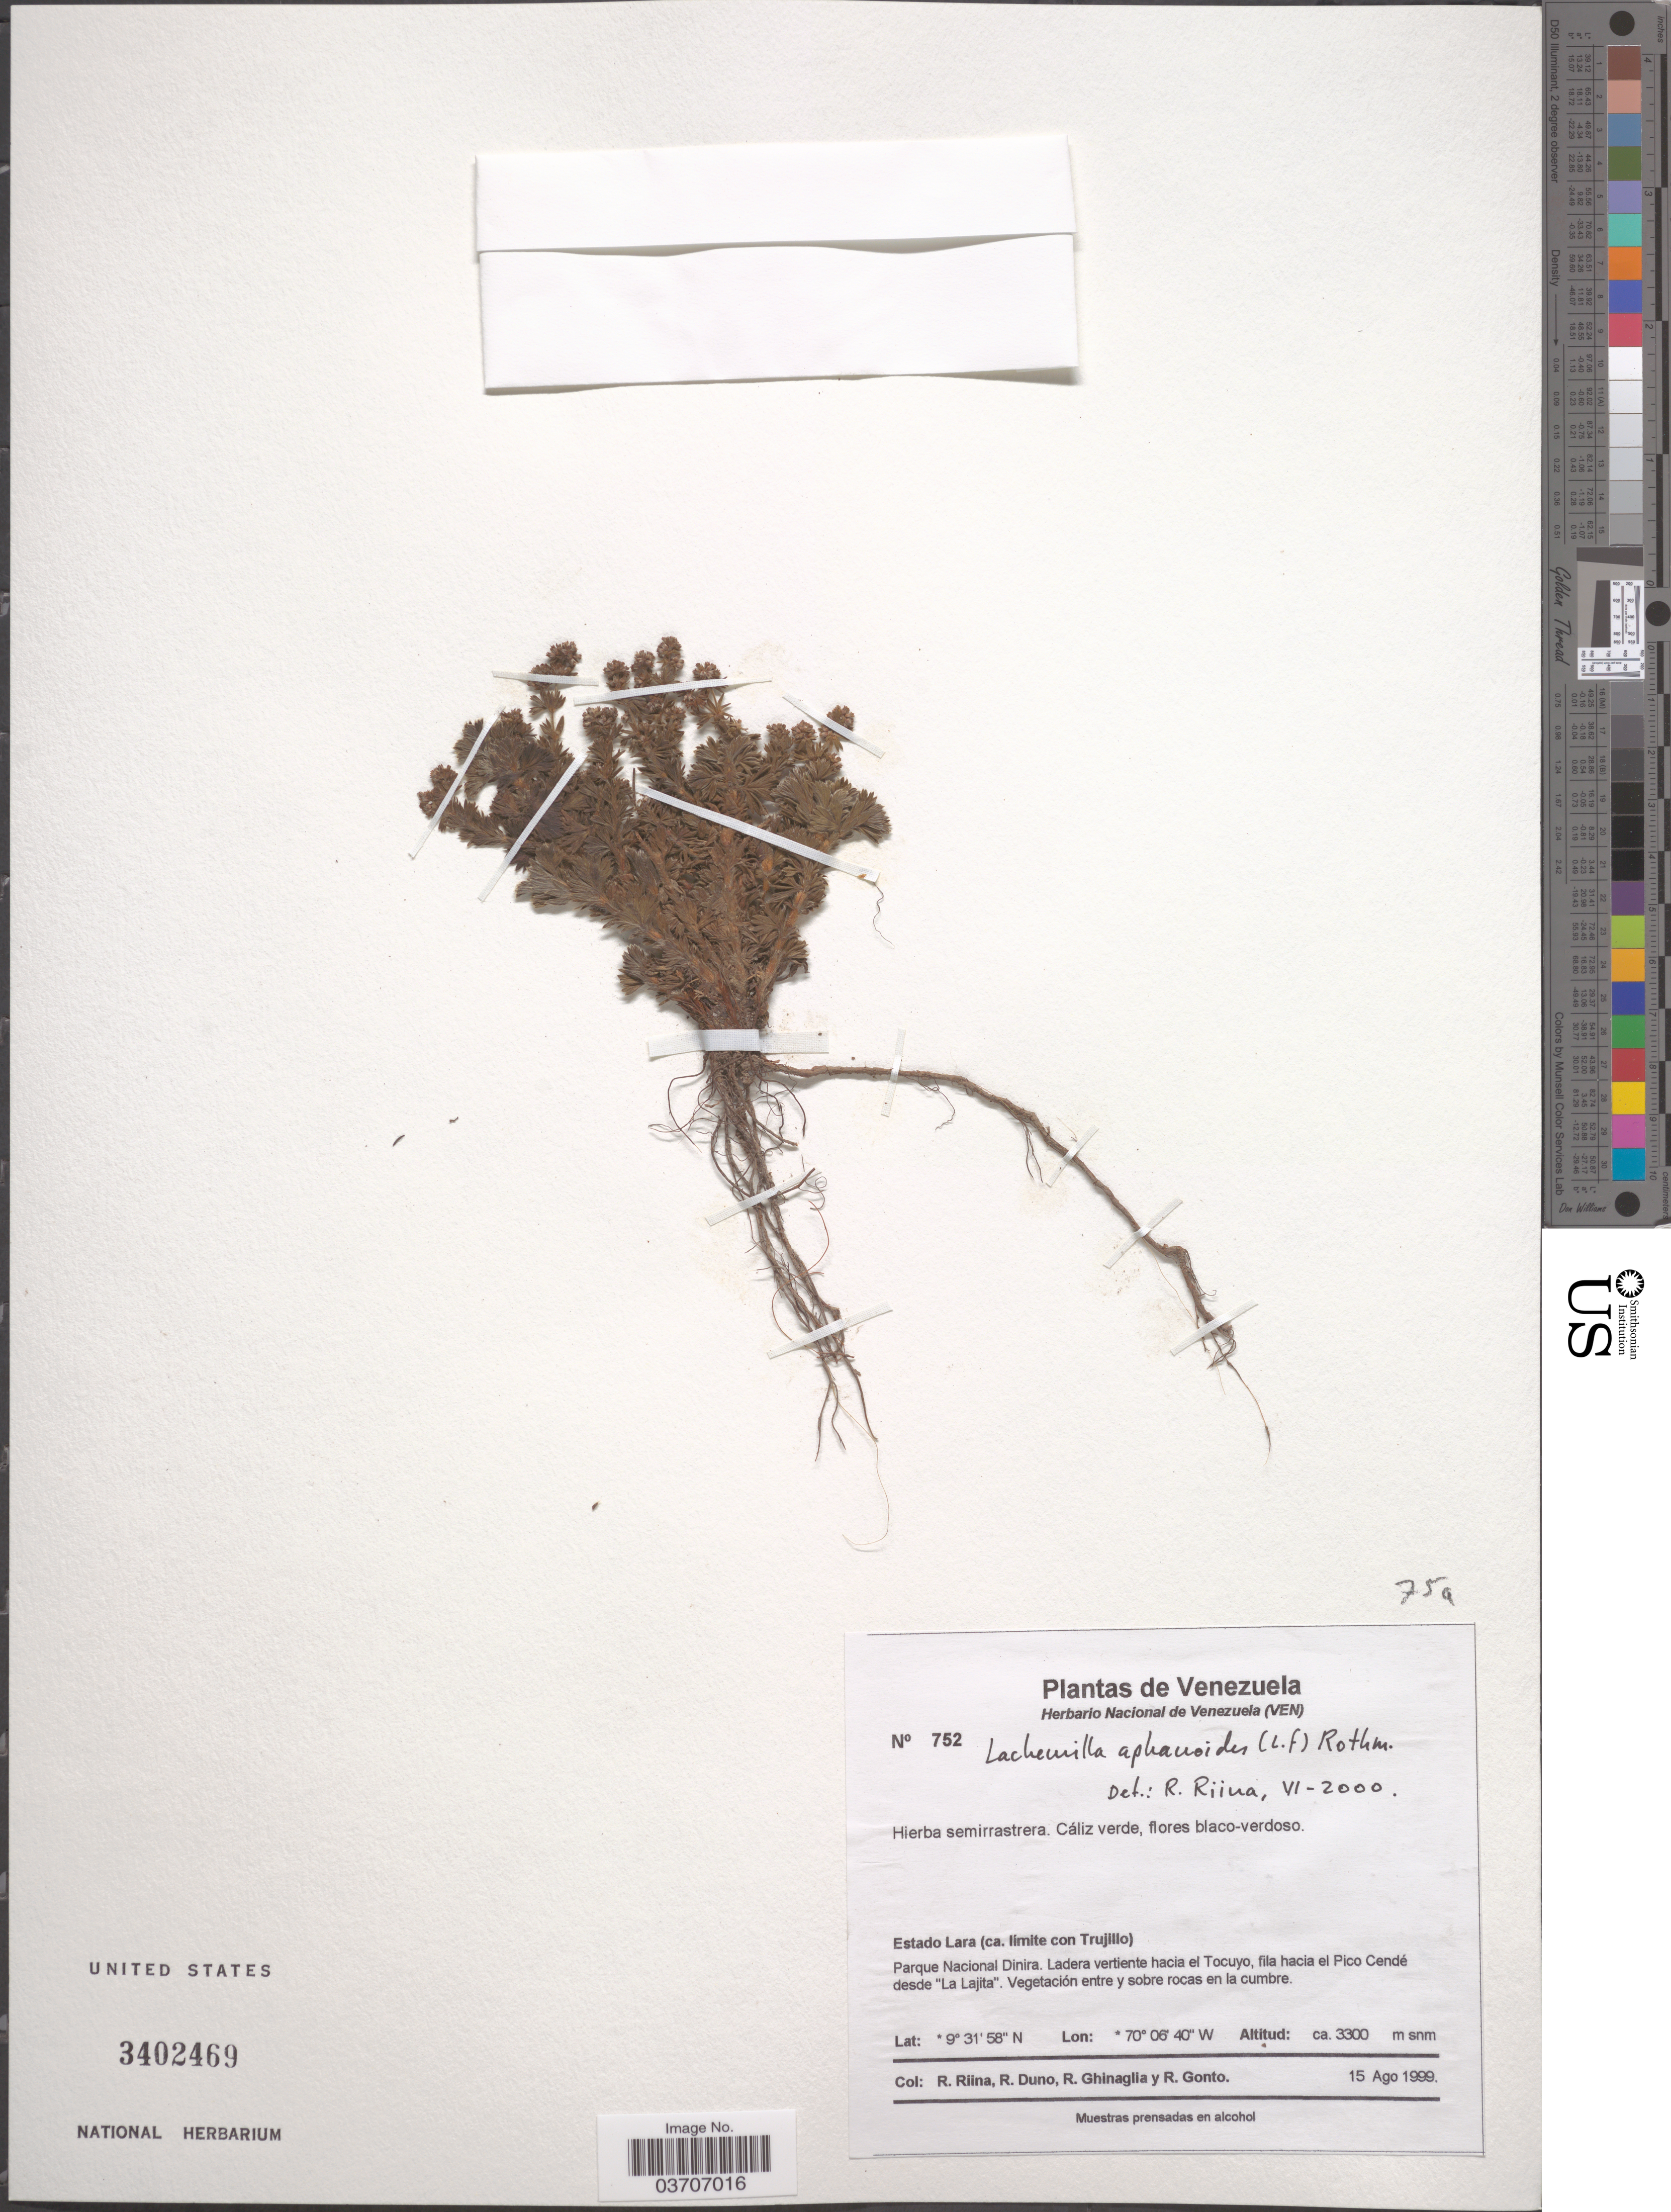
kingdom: Plantae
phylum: Tracheophyta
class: Magnoliopsida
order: Rosales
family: Rosaceae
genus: Lachemilla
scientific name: Lachemilla aphanoides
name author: (Mutis ex L. f.) Rothm.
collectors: R. Riina, R. Duno, R. Ghinaglia & R. Gonto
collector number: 752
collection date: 1999-08-15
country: Venezuela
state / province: Lara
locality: (ca. límite con Trujillo) Parque Nacional Dinira. Ladera vertiente hacia el Tocuyo, fila hacia el Pico Cendé desde "La Lajita".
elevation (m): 3300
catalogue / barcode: US 3402469